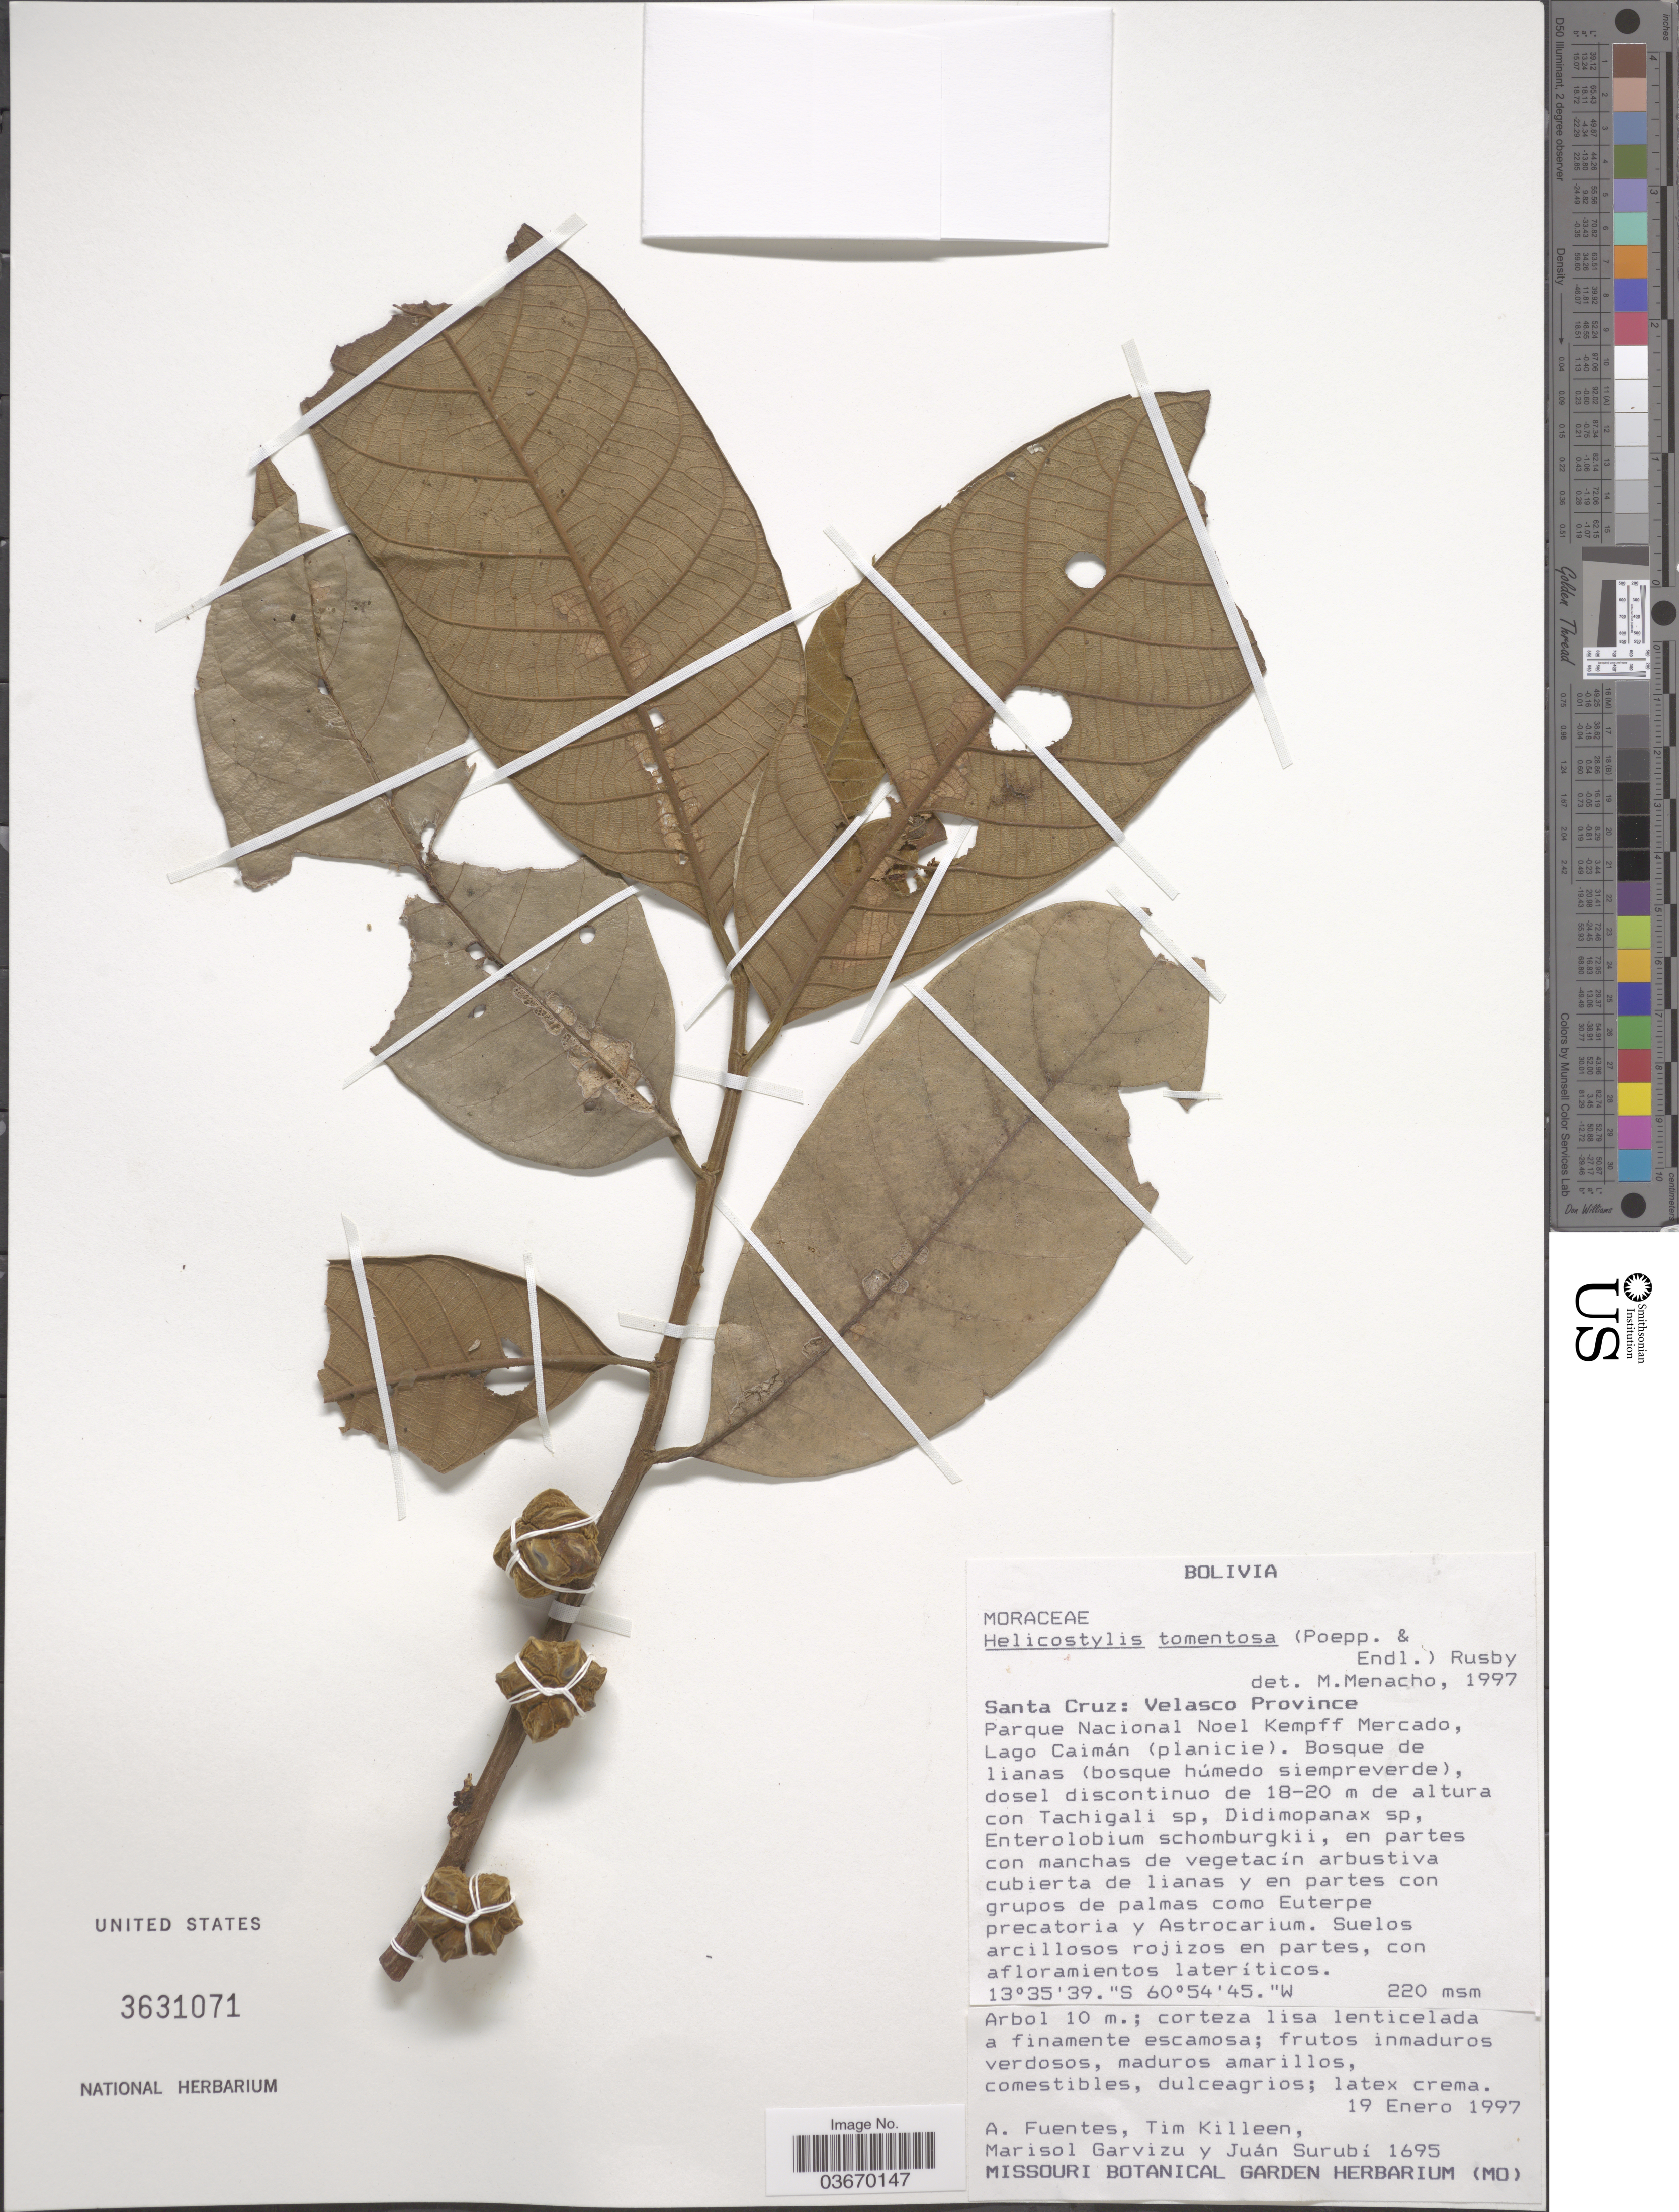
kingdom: Plantae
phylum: Tracheophyta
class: Magnoliopsida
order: Rosales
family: Moraceae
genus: Helicostylis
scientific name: Helicostylis tomentosa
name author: (Poepp. & Endl.) Rusby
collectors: A. Fuentes, T. J. Killeen, M. Garvizu & J. Surubi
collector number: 1695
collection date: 1997-01-19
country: Bolivia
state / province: Santa Cruz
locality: Velasco Province. Parque Nacional Noel Kempff Mercado, Lago Caimán (planicie).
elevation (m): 220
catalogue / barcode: US 3631071